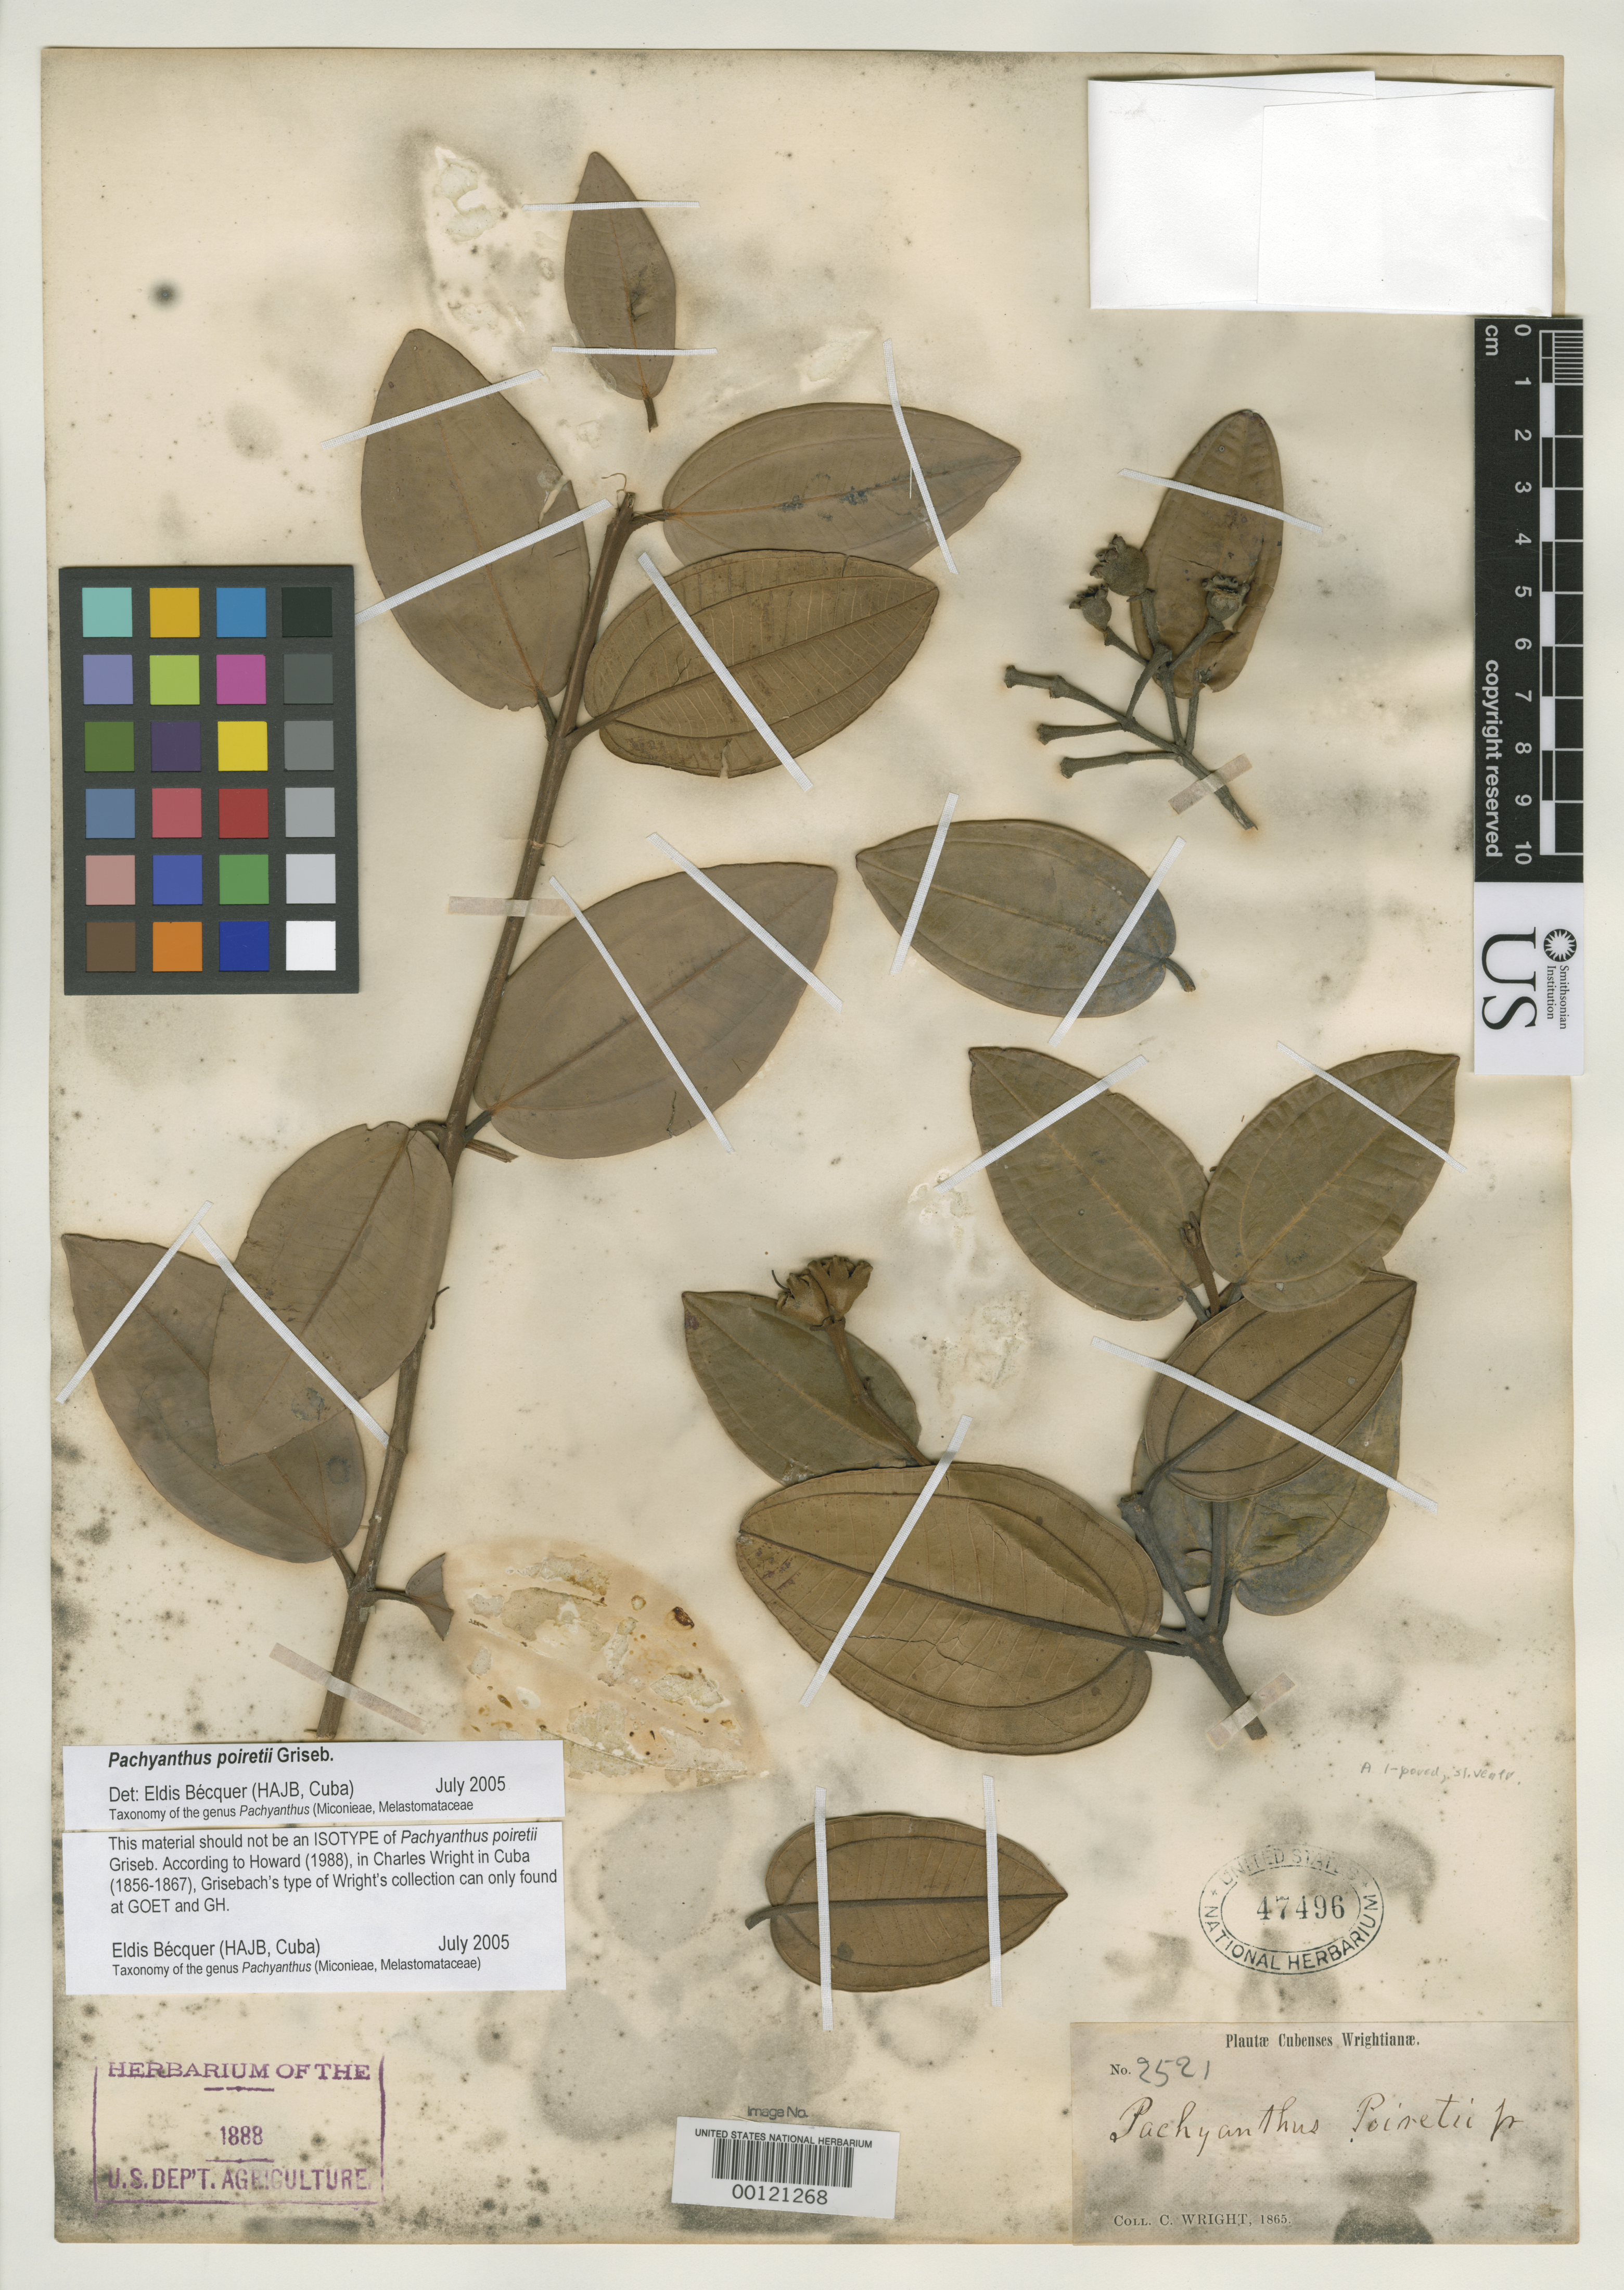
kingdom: Plantae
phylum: Tracheophyta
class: Magnoliopsida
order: Myrtales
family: Melastomataceae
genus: Pachyanthus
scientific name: Pachyanthus poiretii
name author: Griseb.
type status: Isotype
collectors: C. Wright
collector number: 2521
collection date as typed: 1865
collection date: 1865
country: Cuba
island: Greater Antilles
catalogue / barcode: US 47496